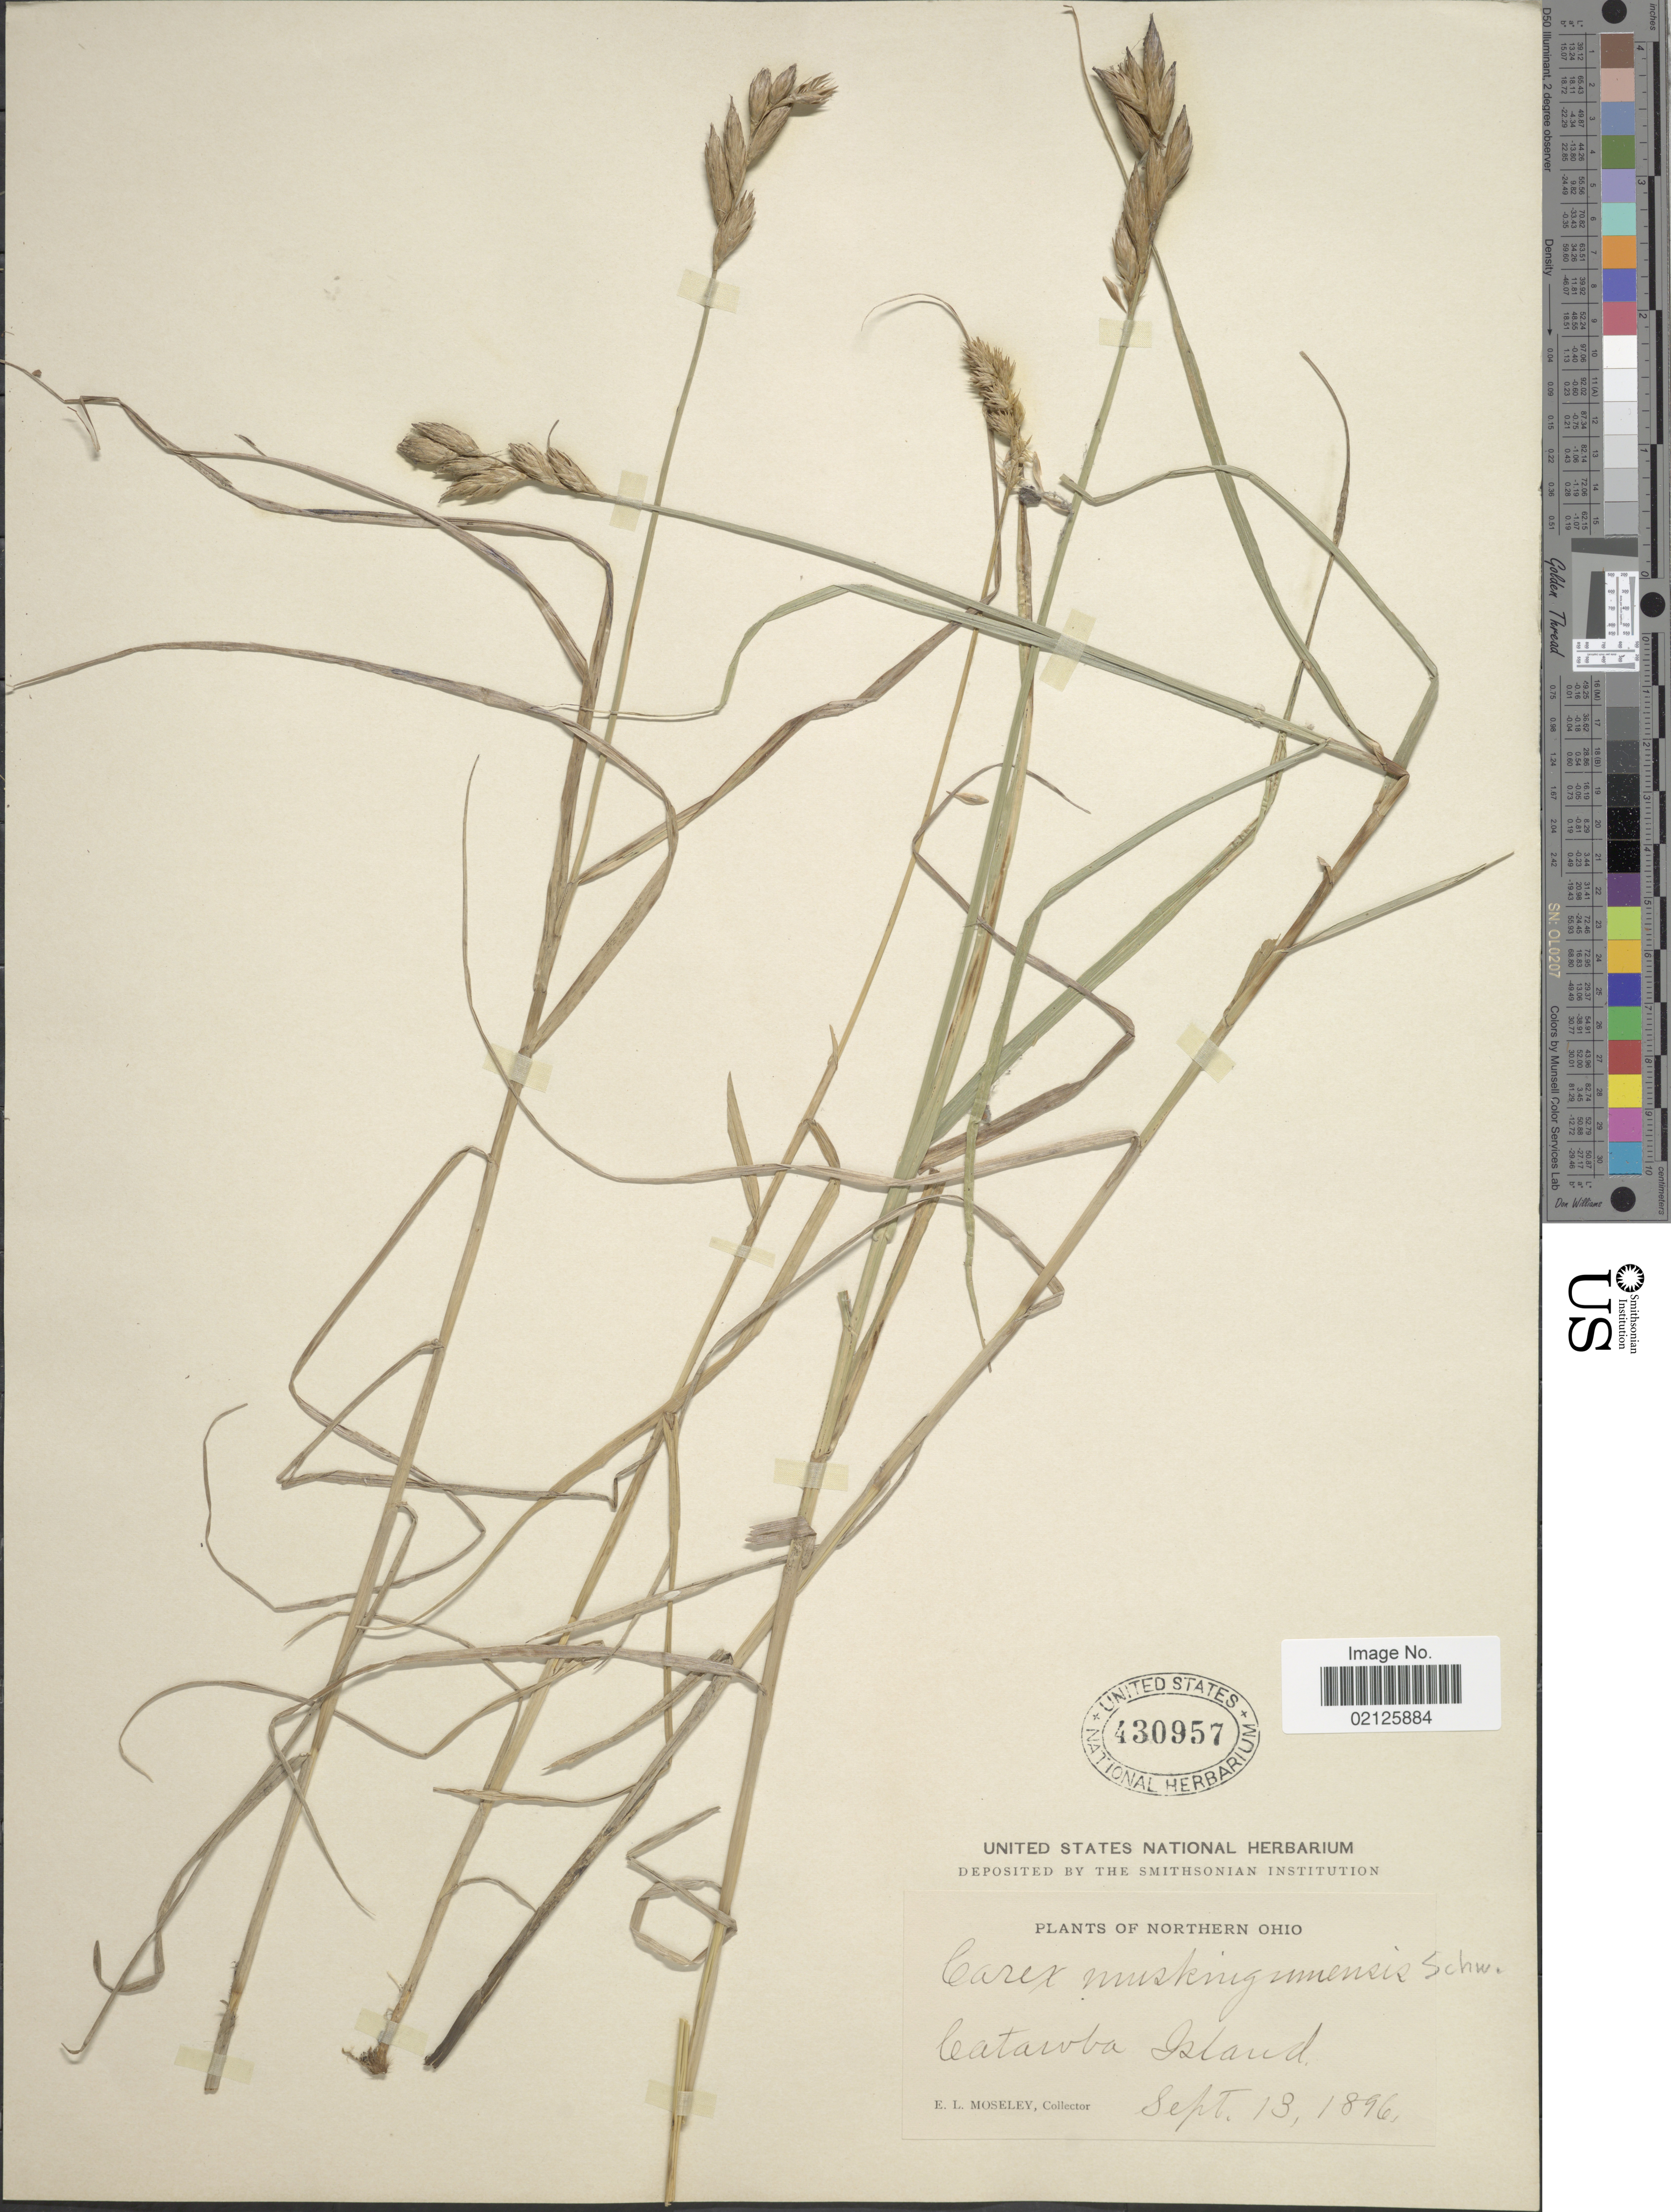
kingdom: Plantae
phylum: Tracheophyta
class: Liliopsida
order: Poales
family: Cyperaceae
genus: Carex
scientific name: Carex muskingumensis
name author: Schwein.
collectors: E. Moseley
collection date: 1896-09-13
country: United States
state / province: Ohio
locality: Northern Ohio, Catawba Island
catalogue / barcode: US 430957